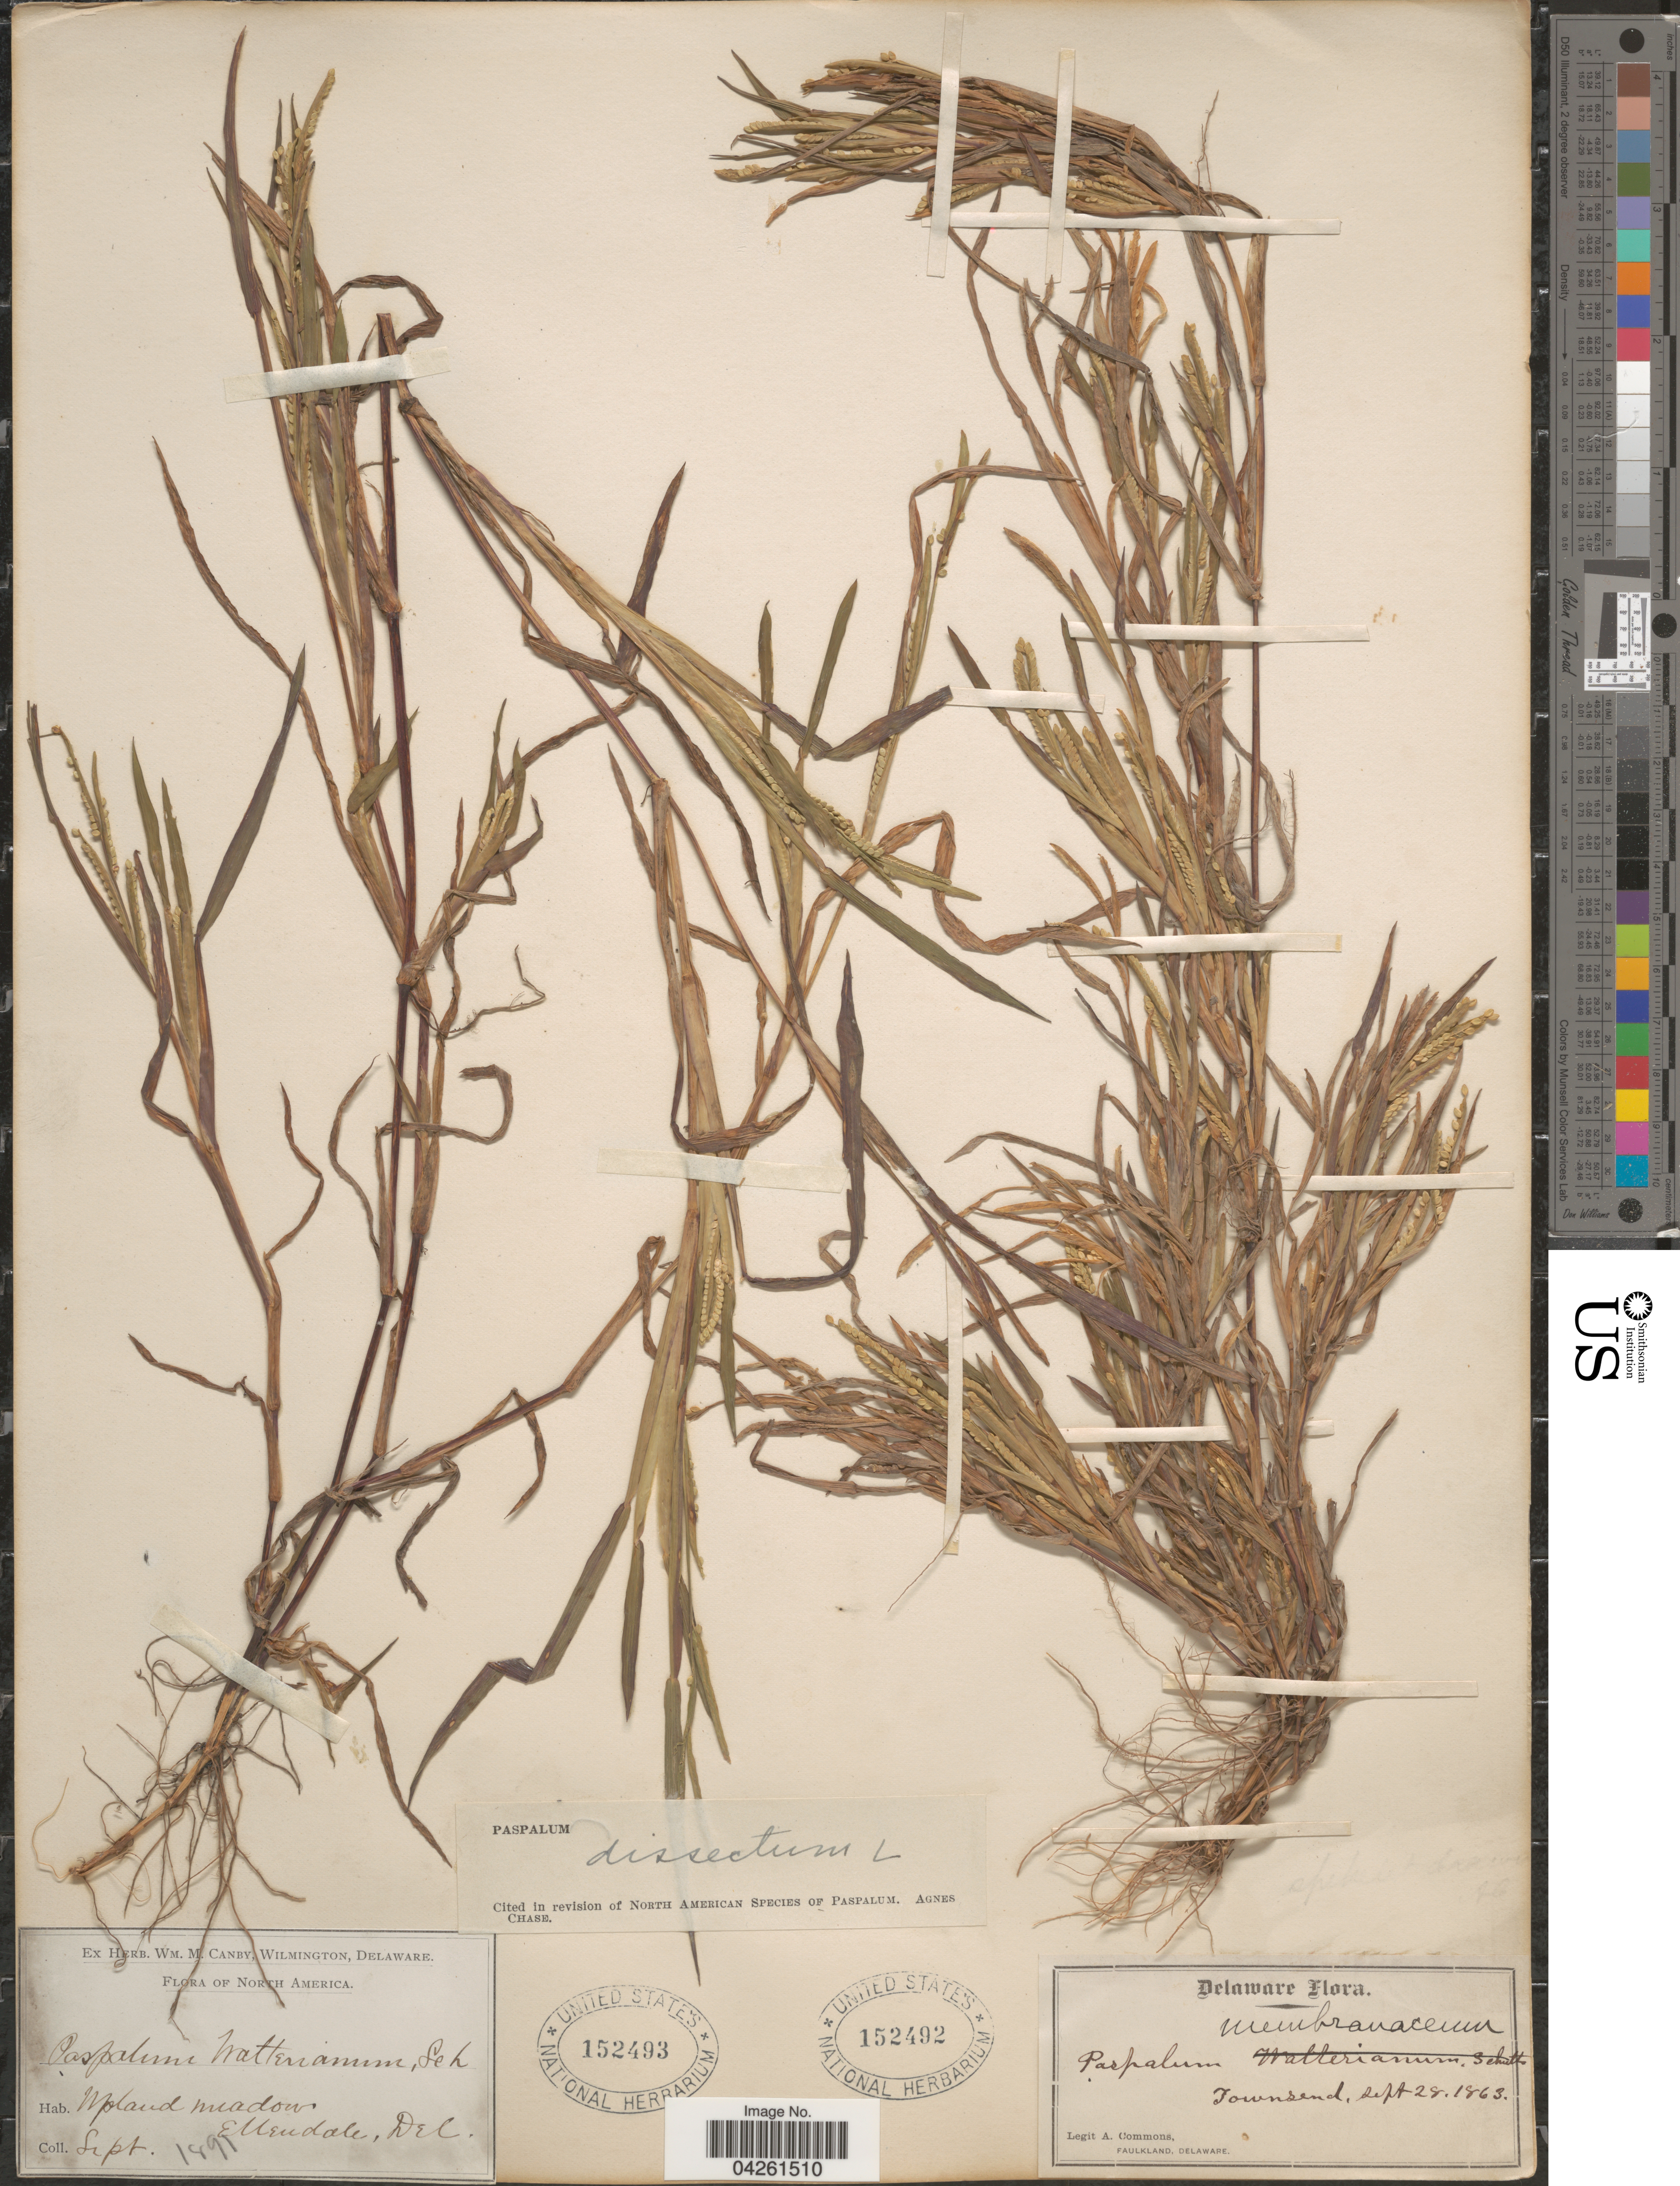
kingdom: Plantae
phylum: Tracheophyta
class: Liliopsida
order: Poales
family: Poaceae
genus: Paspalum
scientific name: Paspalum dissectum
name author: (L.) L.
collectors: ex herb. W.M. Canby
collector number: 1891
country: United States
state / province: Delaware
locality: Upland meadow. Ellendale.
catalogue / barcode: US 152493-2